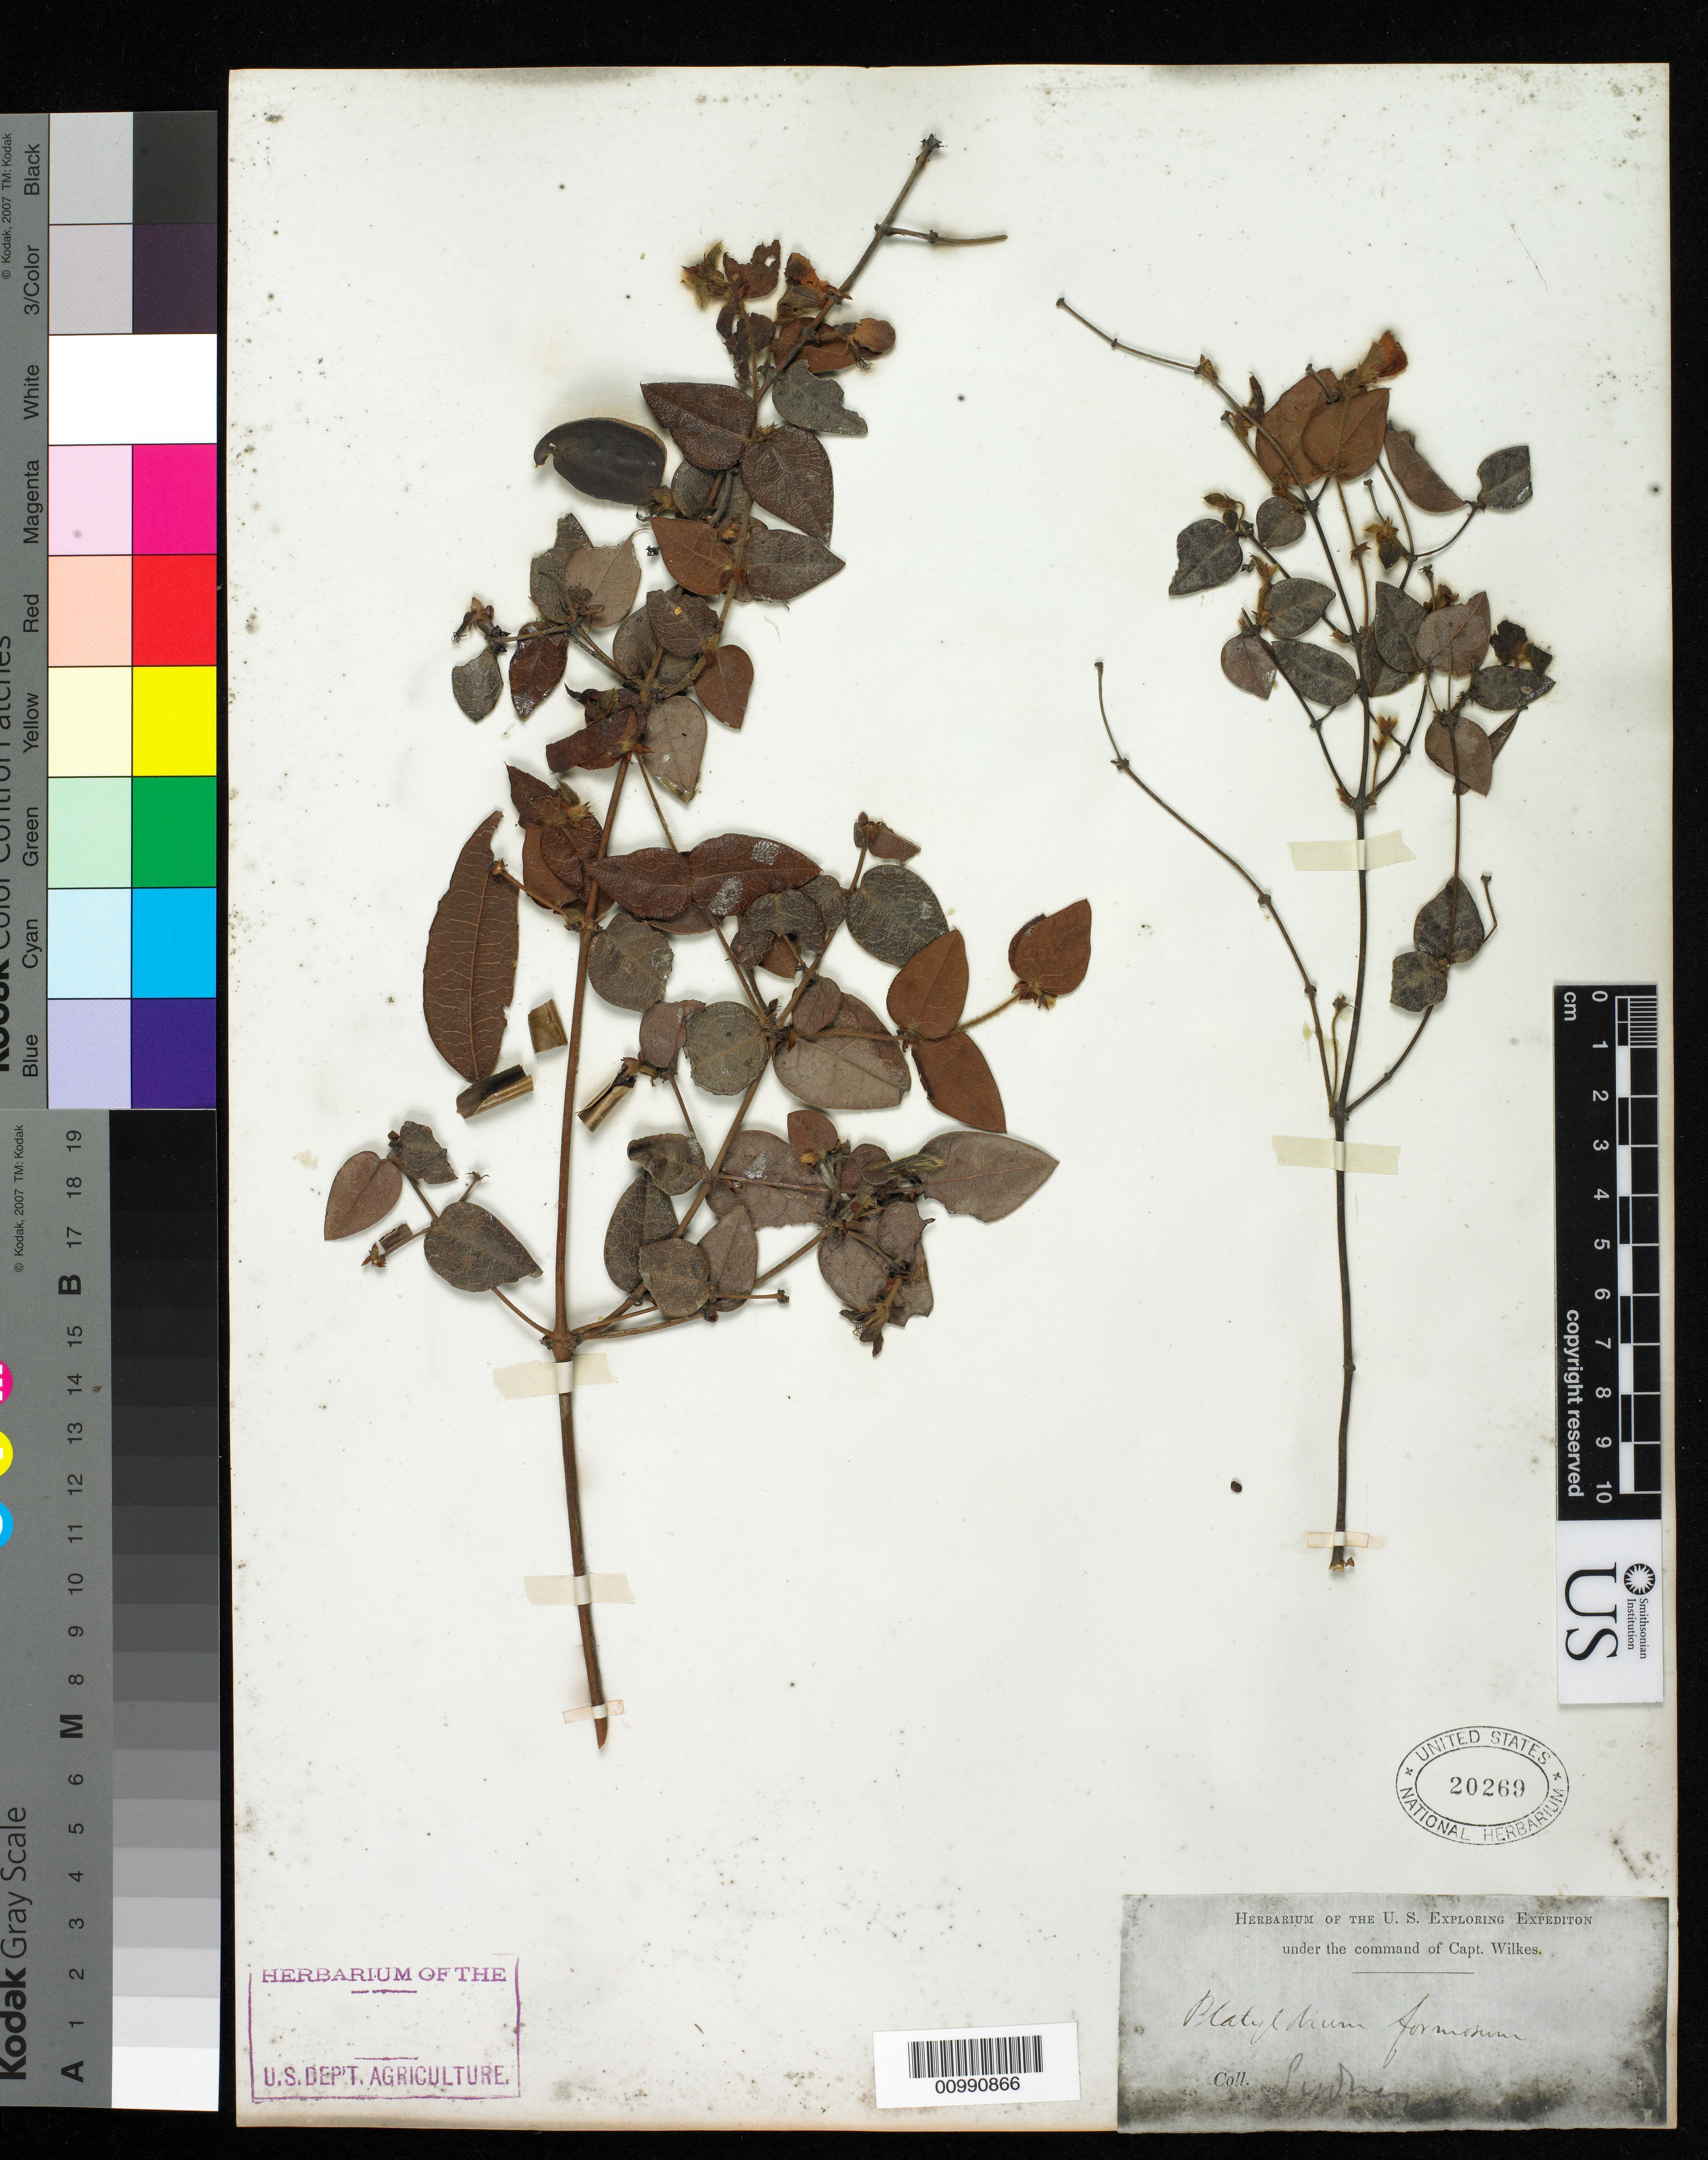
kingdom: Plantae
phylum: Tracheophyta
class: Magnoliopsida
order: Fabales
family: Fabaceae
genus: Platylobium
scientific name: Platylobium formosum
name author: Sm.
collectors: Wilkes Explor. Exped.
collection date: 1838/1842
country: Australia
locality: Samoa or Navigators' Islands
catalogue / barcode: US 20269